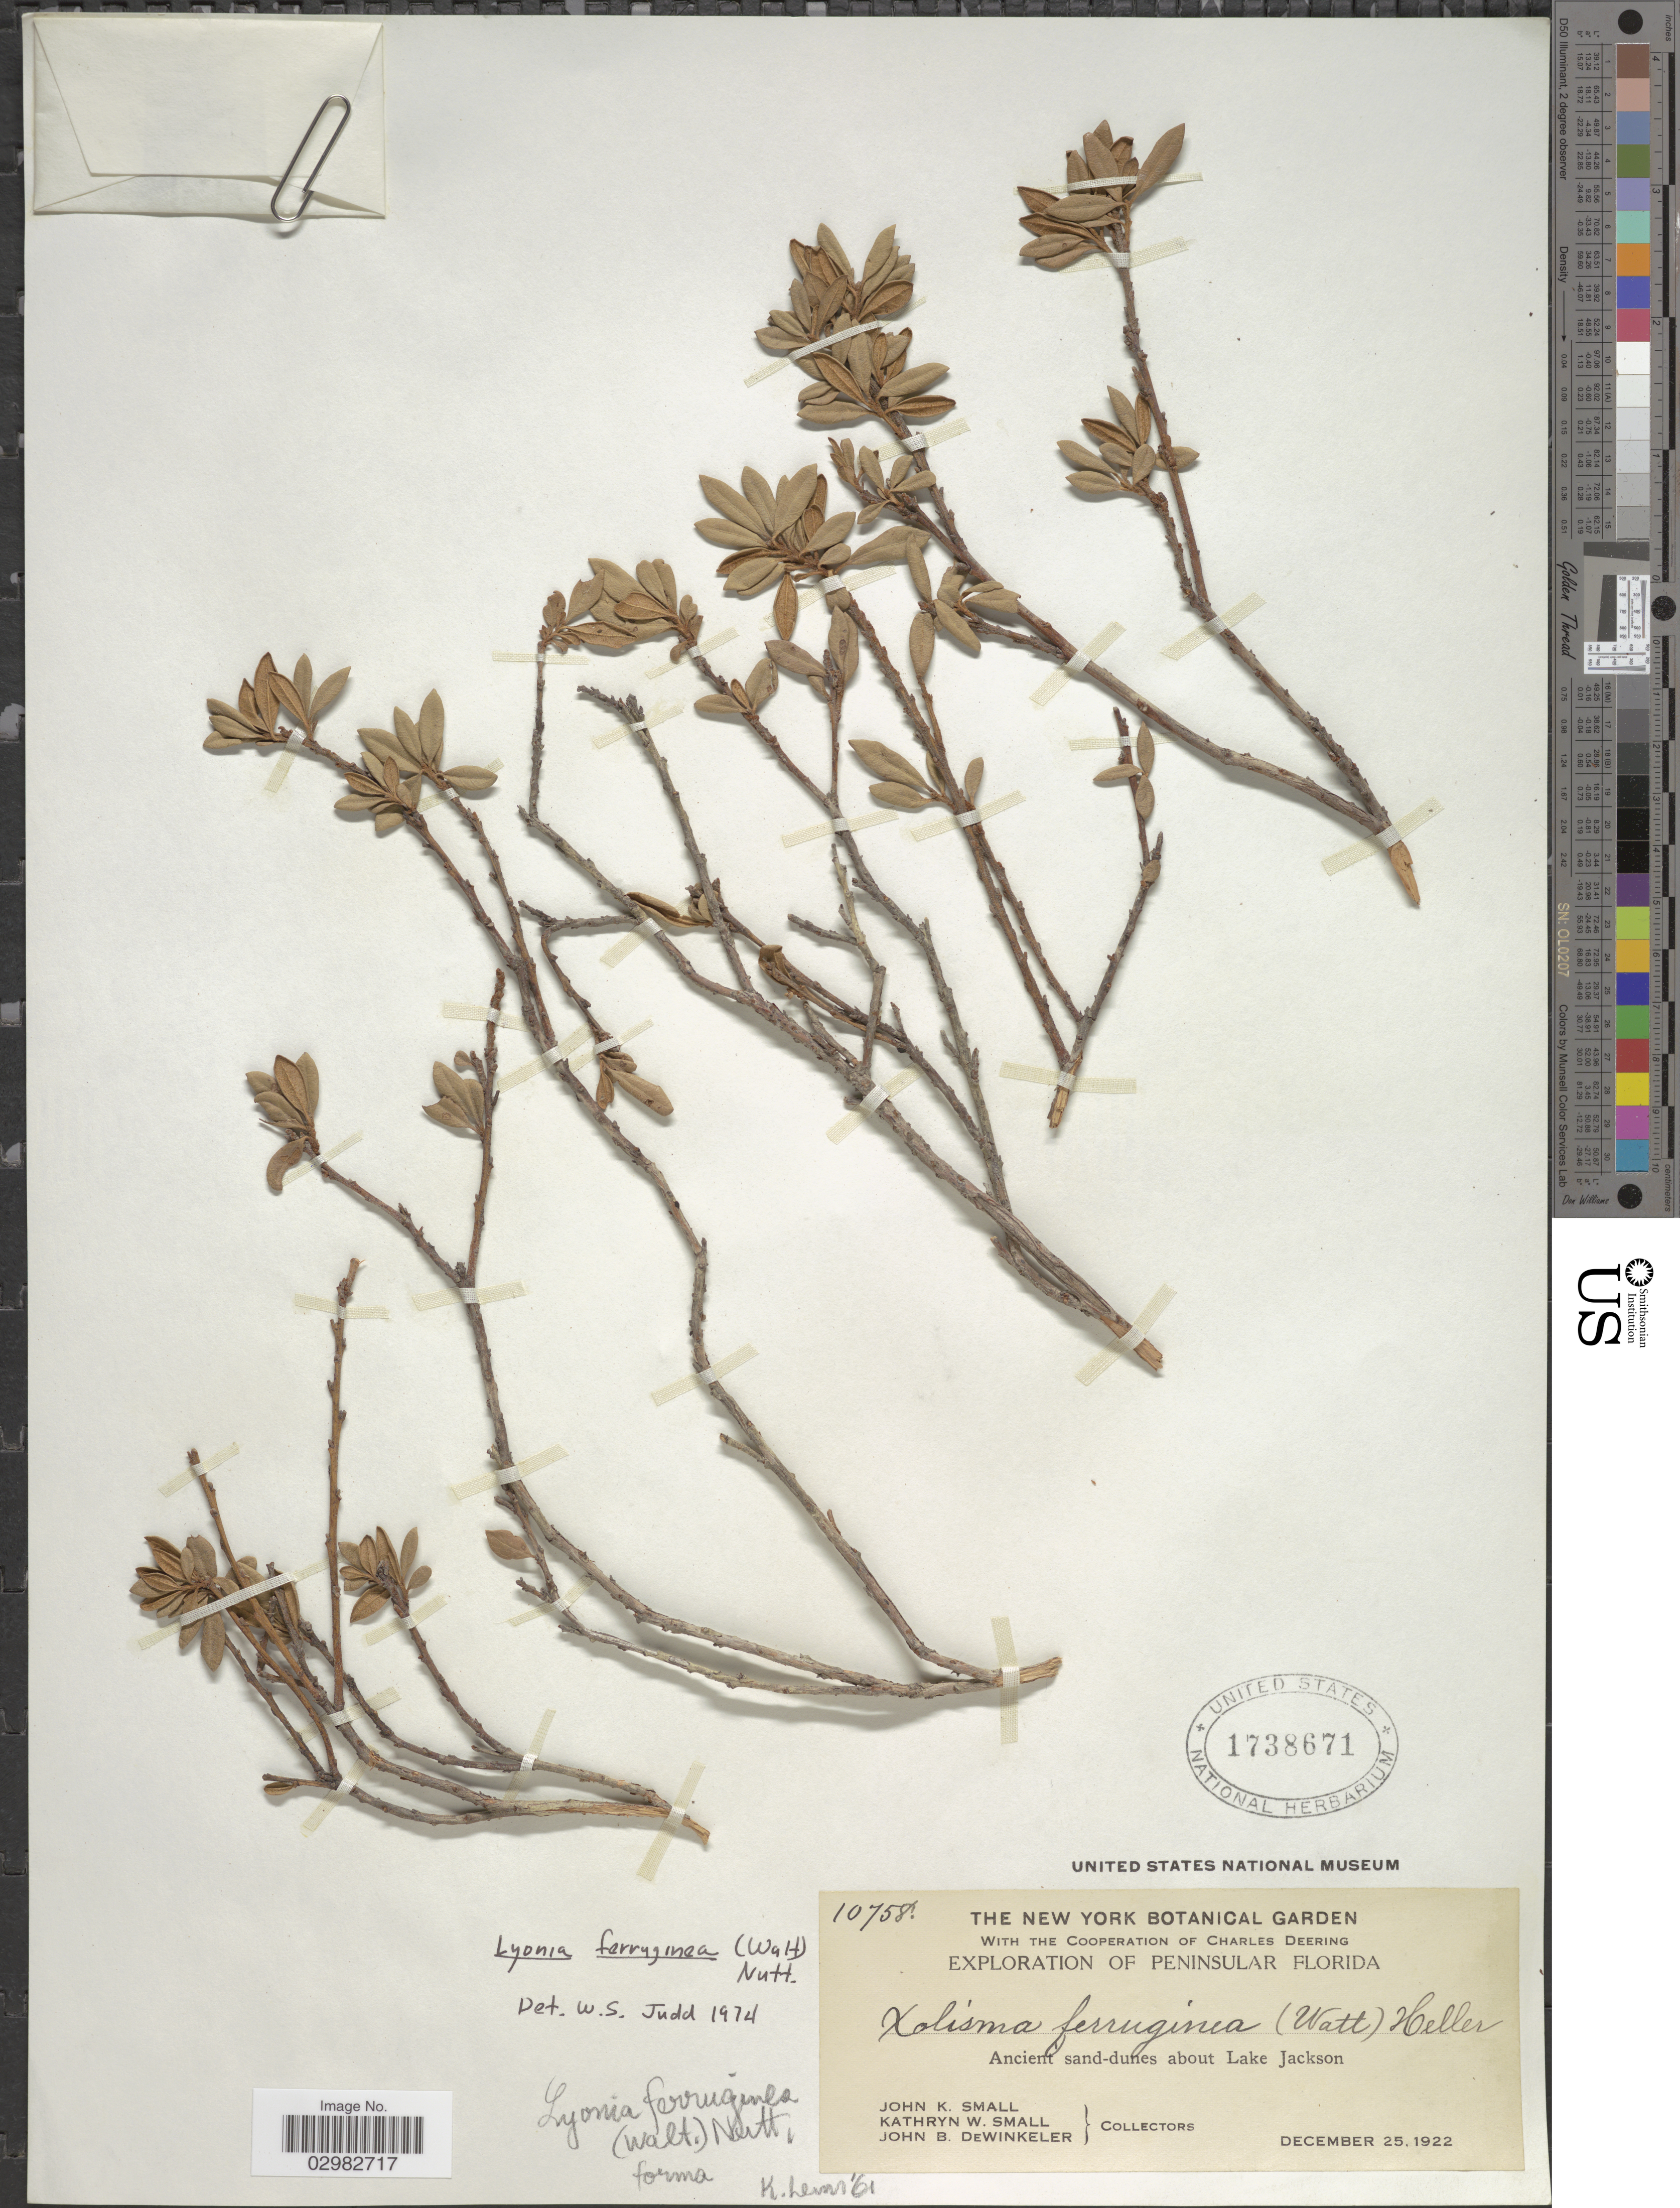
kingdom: Plantae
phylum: Tracheophyta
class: Magnoliopsida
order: Ericales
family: Ericaceae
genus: Lyonia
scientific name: Lyonia ferruginea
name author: (Walter) Nutt.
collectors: J. K. Small, K. Small & J. B. Dewinkeler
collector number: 10758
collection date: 1922-12-25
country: United States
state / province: Florida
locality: Peninsular Florida, Ancient sand-dunes about Lake Jackson.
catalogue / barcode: US 1738671